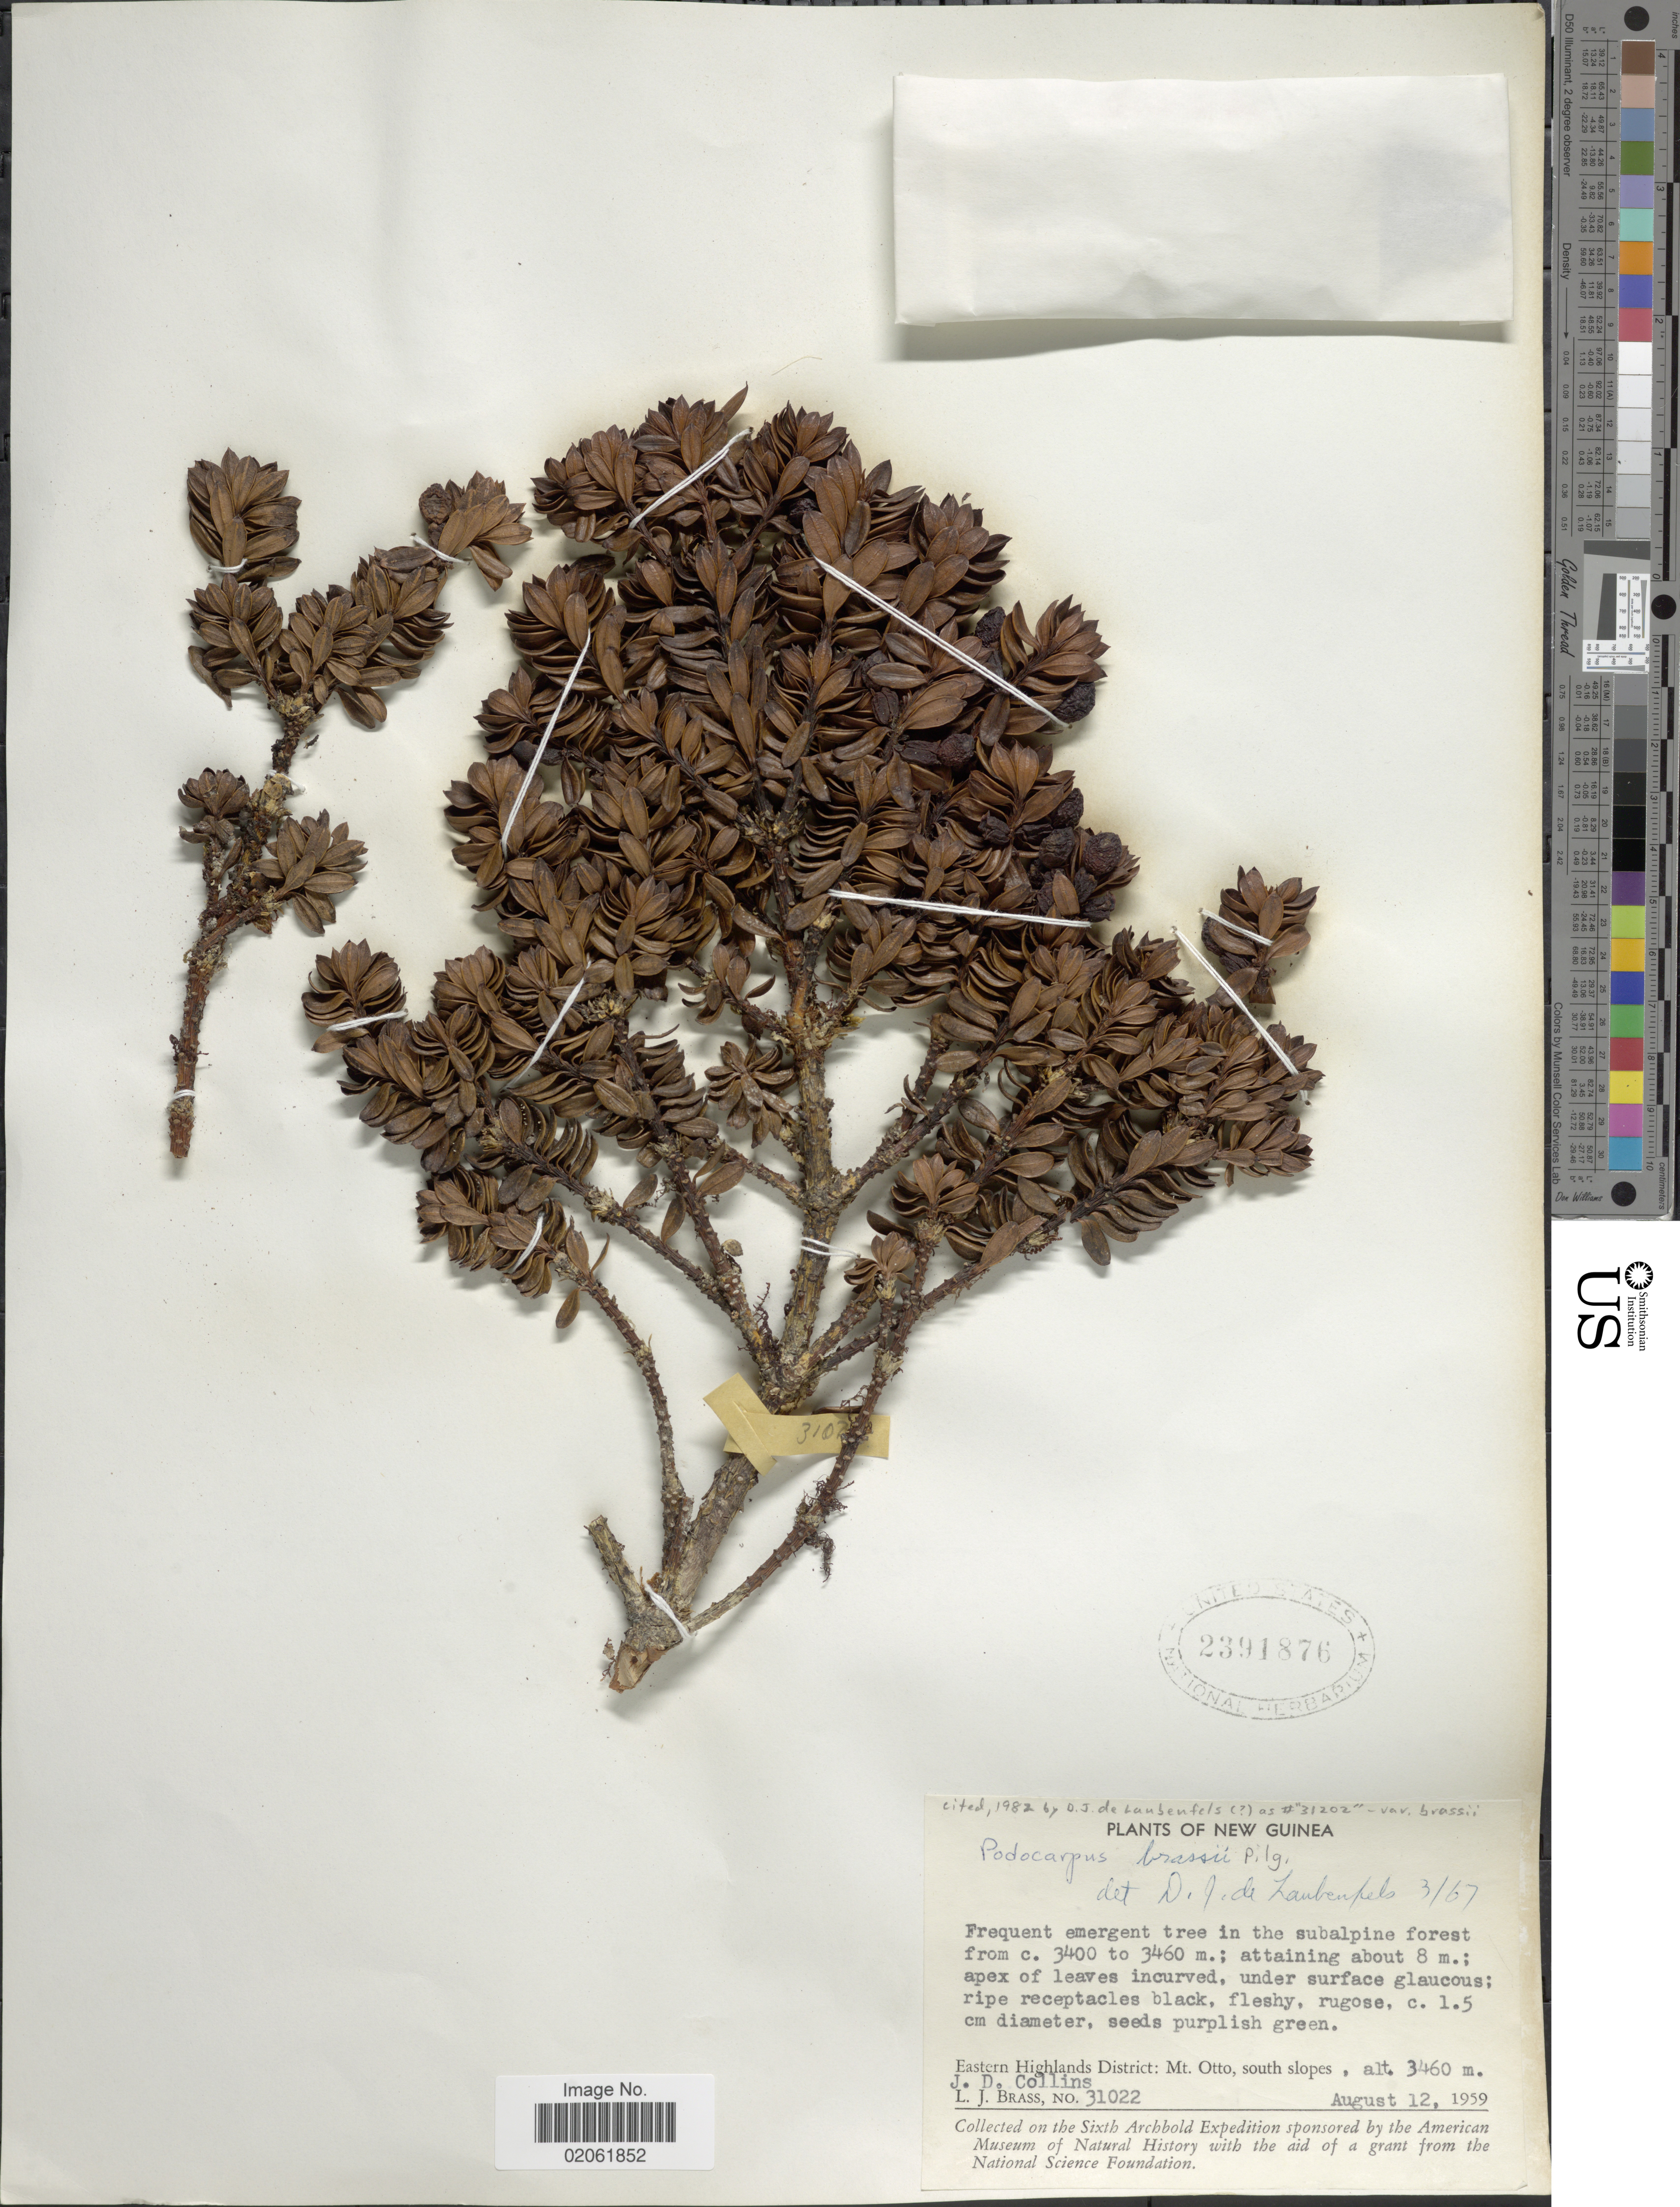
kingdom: Plantae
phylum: Tracheophyta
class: Pinopsida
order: Pinales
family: Podocarpaceae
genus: Podocarpus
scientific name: Podocarpus brassii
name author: Pilg.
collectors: J. Collins & L. J. Brass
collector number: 31022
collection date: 1959-08-12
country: Papua New Guinea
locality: Eastern Highlands District: Mt. Otto, south slopes.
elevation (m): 3460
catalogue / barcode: US 2391876